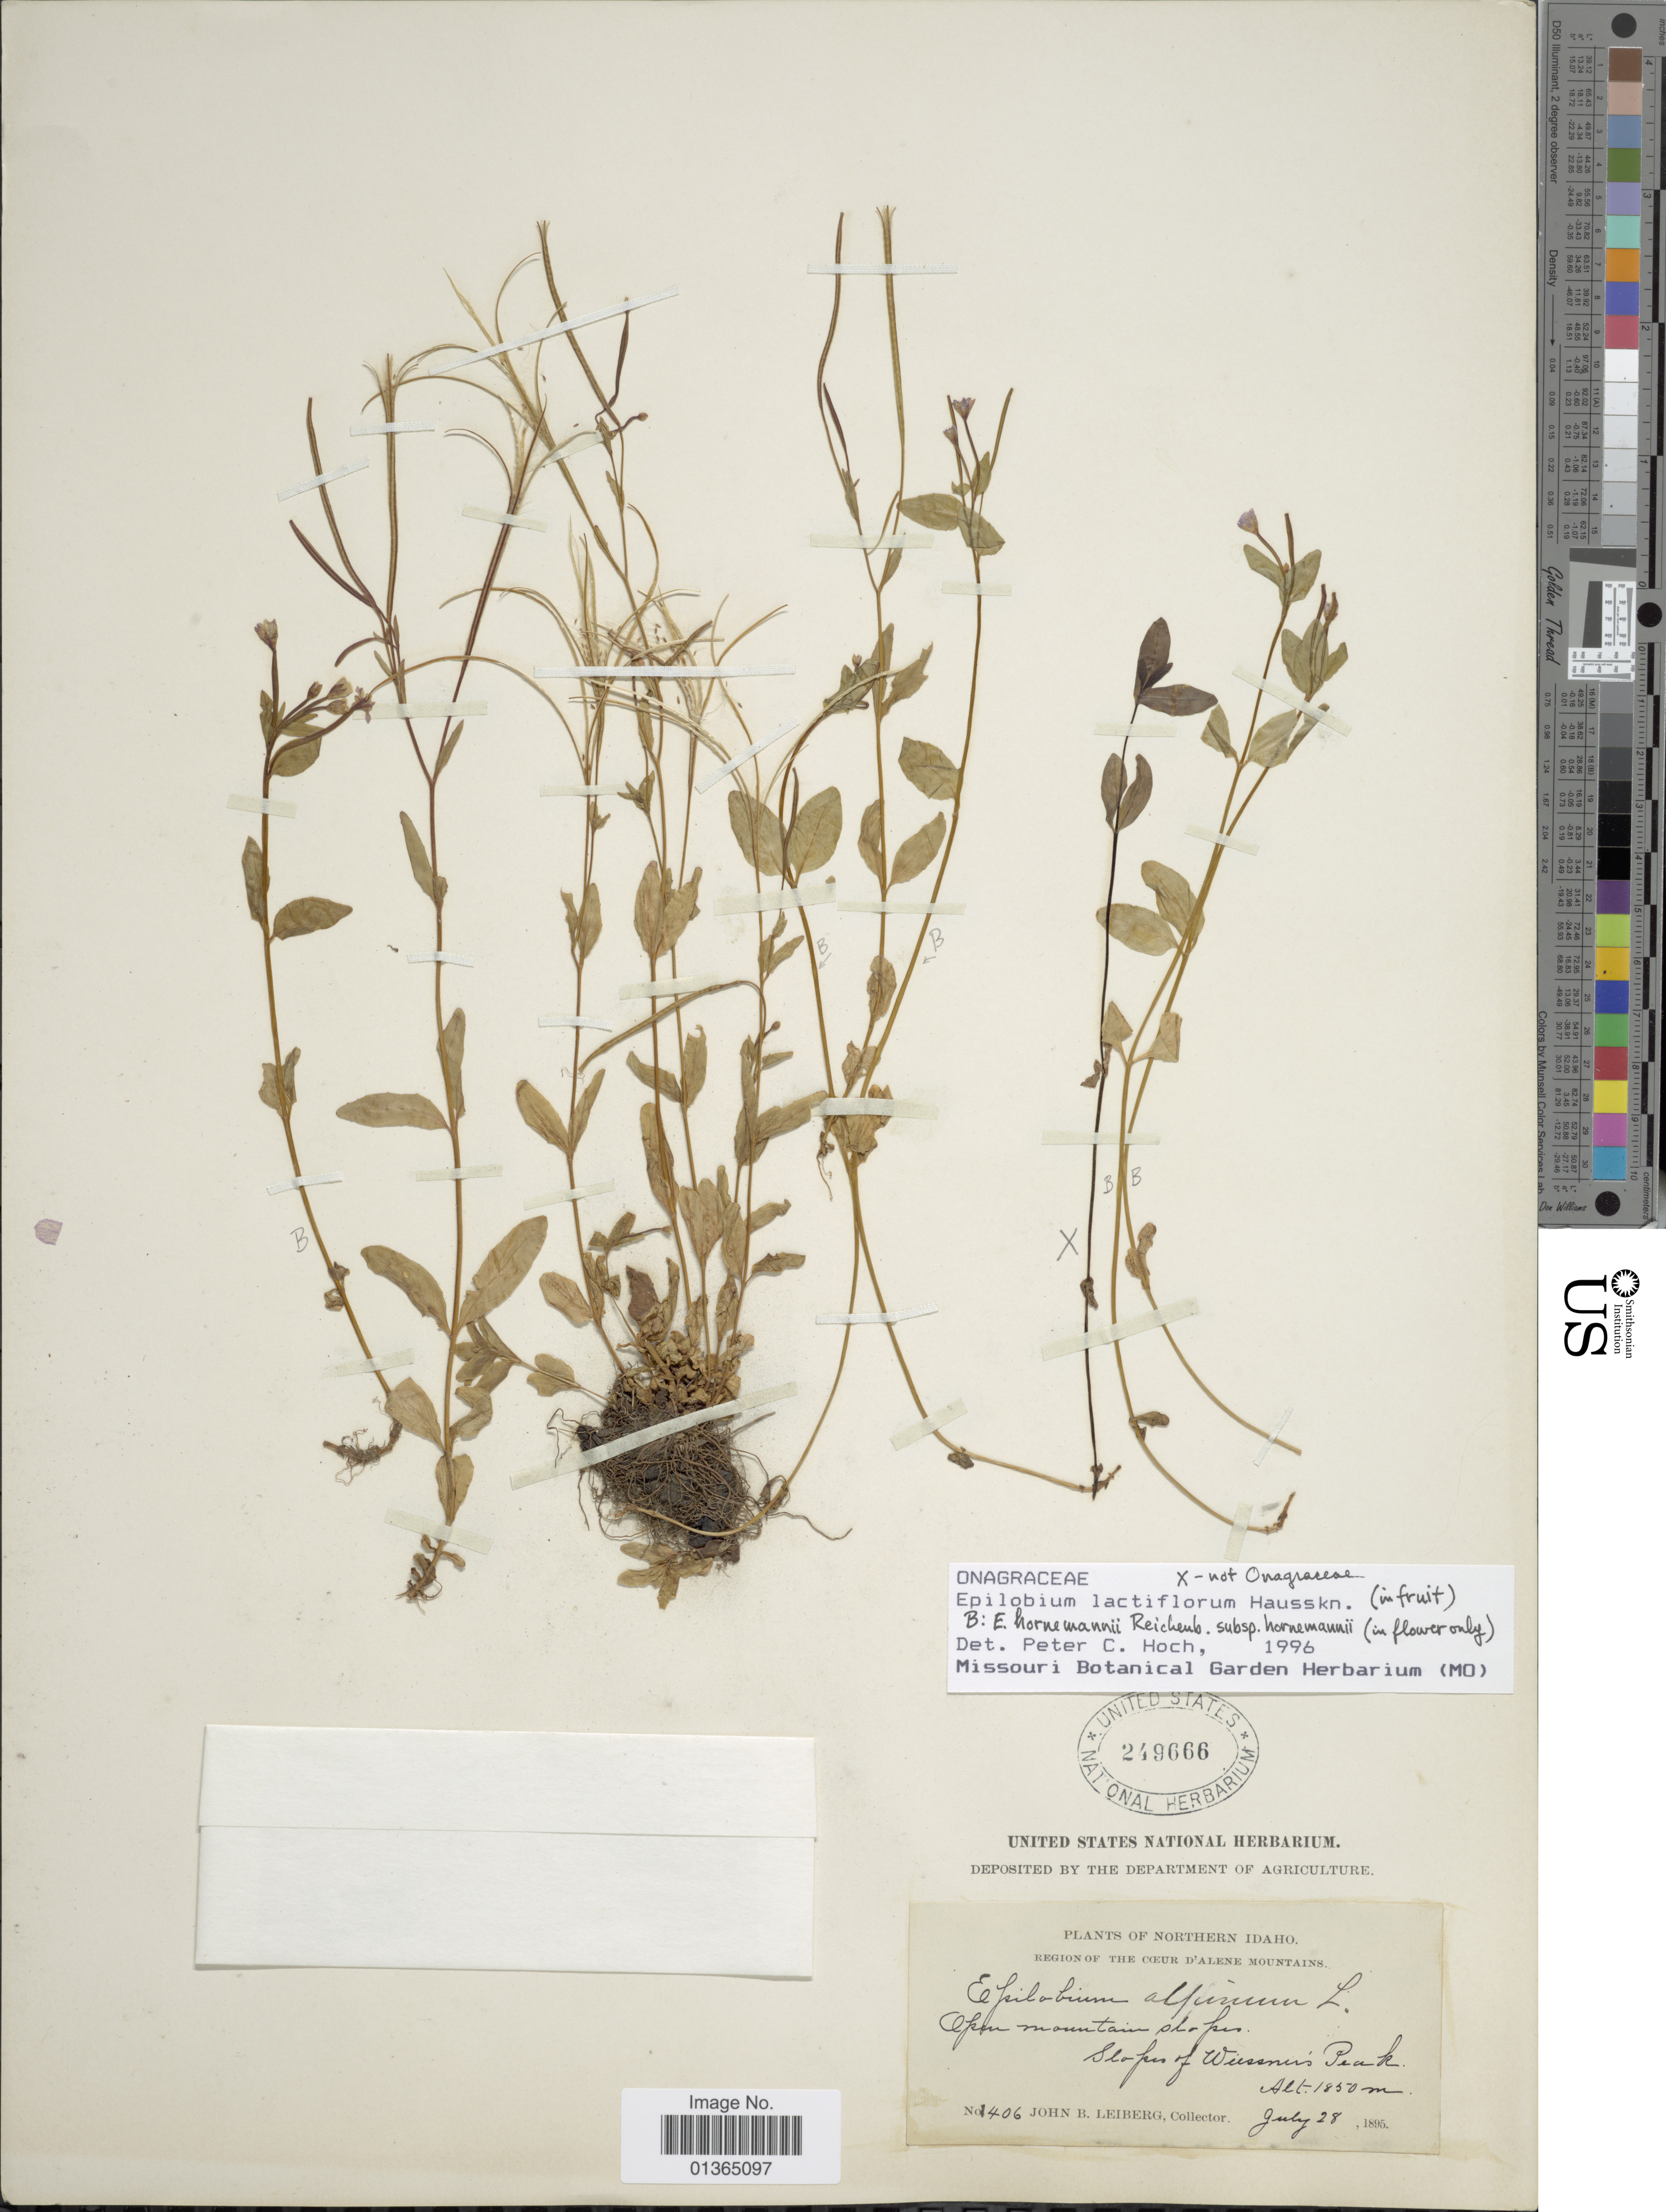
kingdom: Plantae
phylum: Tracheophyta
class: Magnoliopsida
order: Myrtales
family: Onagraceae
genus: Epilobium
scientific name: Epilobium lactiflorum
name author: Hausskn.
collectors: J. B. Leiberg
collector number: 1406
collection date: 1895-07-28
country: United States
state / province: Idaho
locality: Northern Idaho, Region of the Coeur d'Alene Mountains. Slopes of Wiessner's Peak [Mount Wiessner].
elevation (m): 1850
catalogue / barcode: US 249666